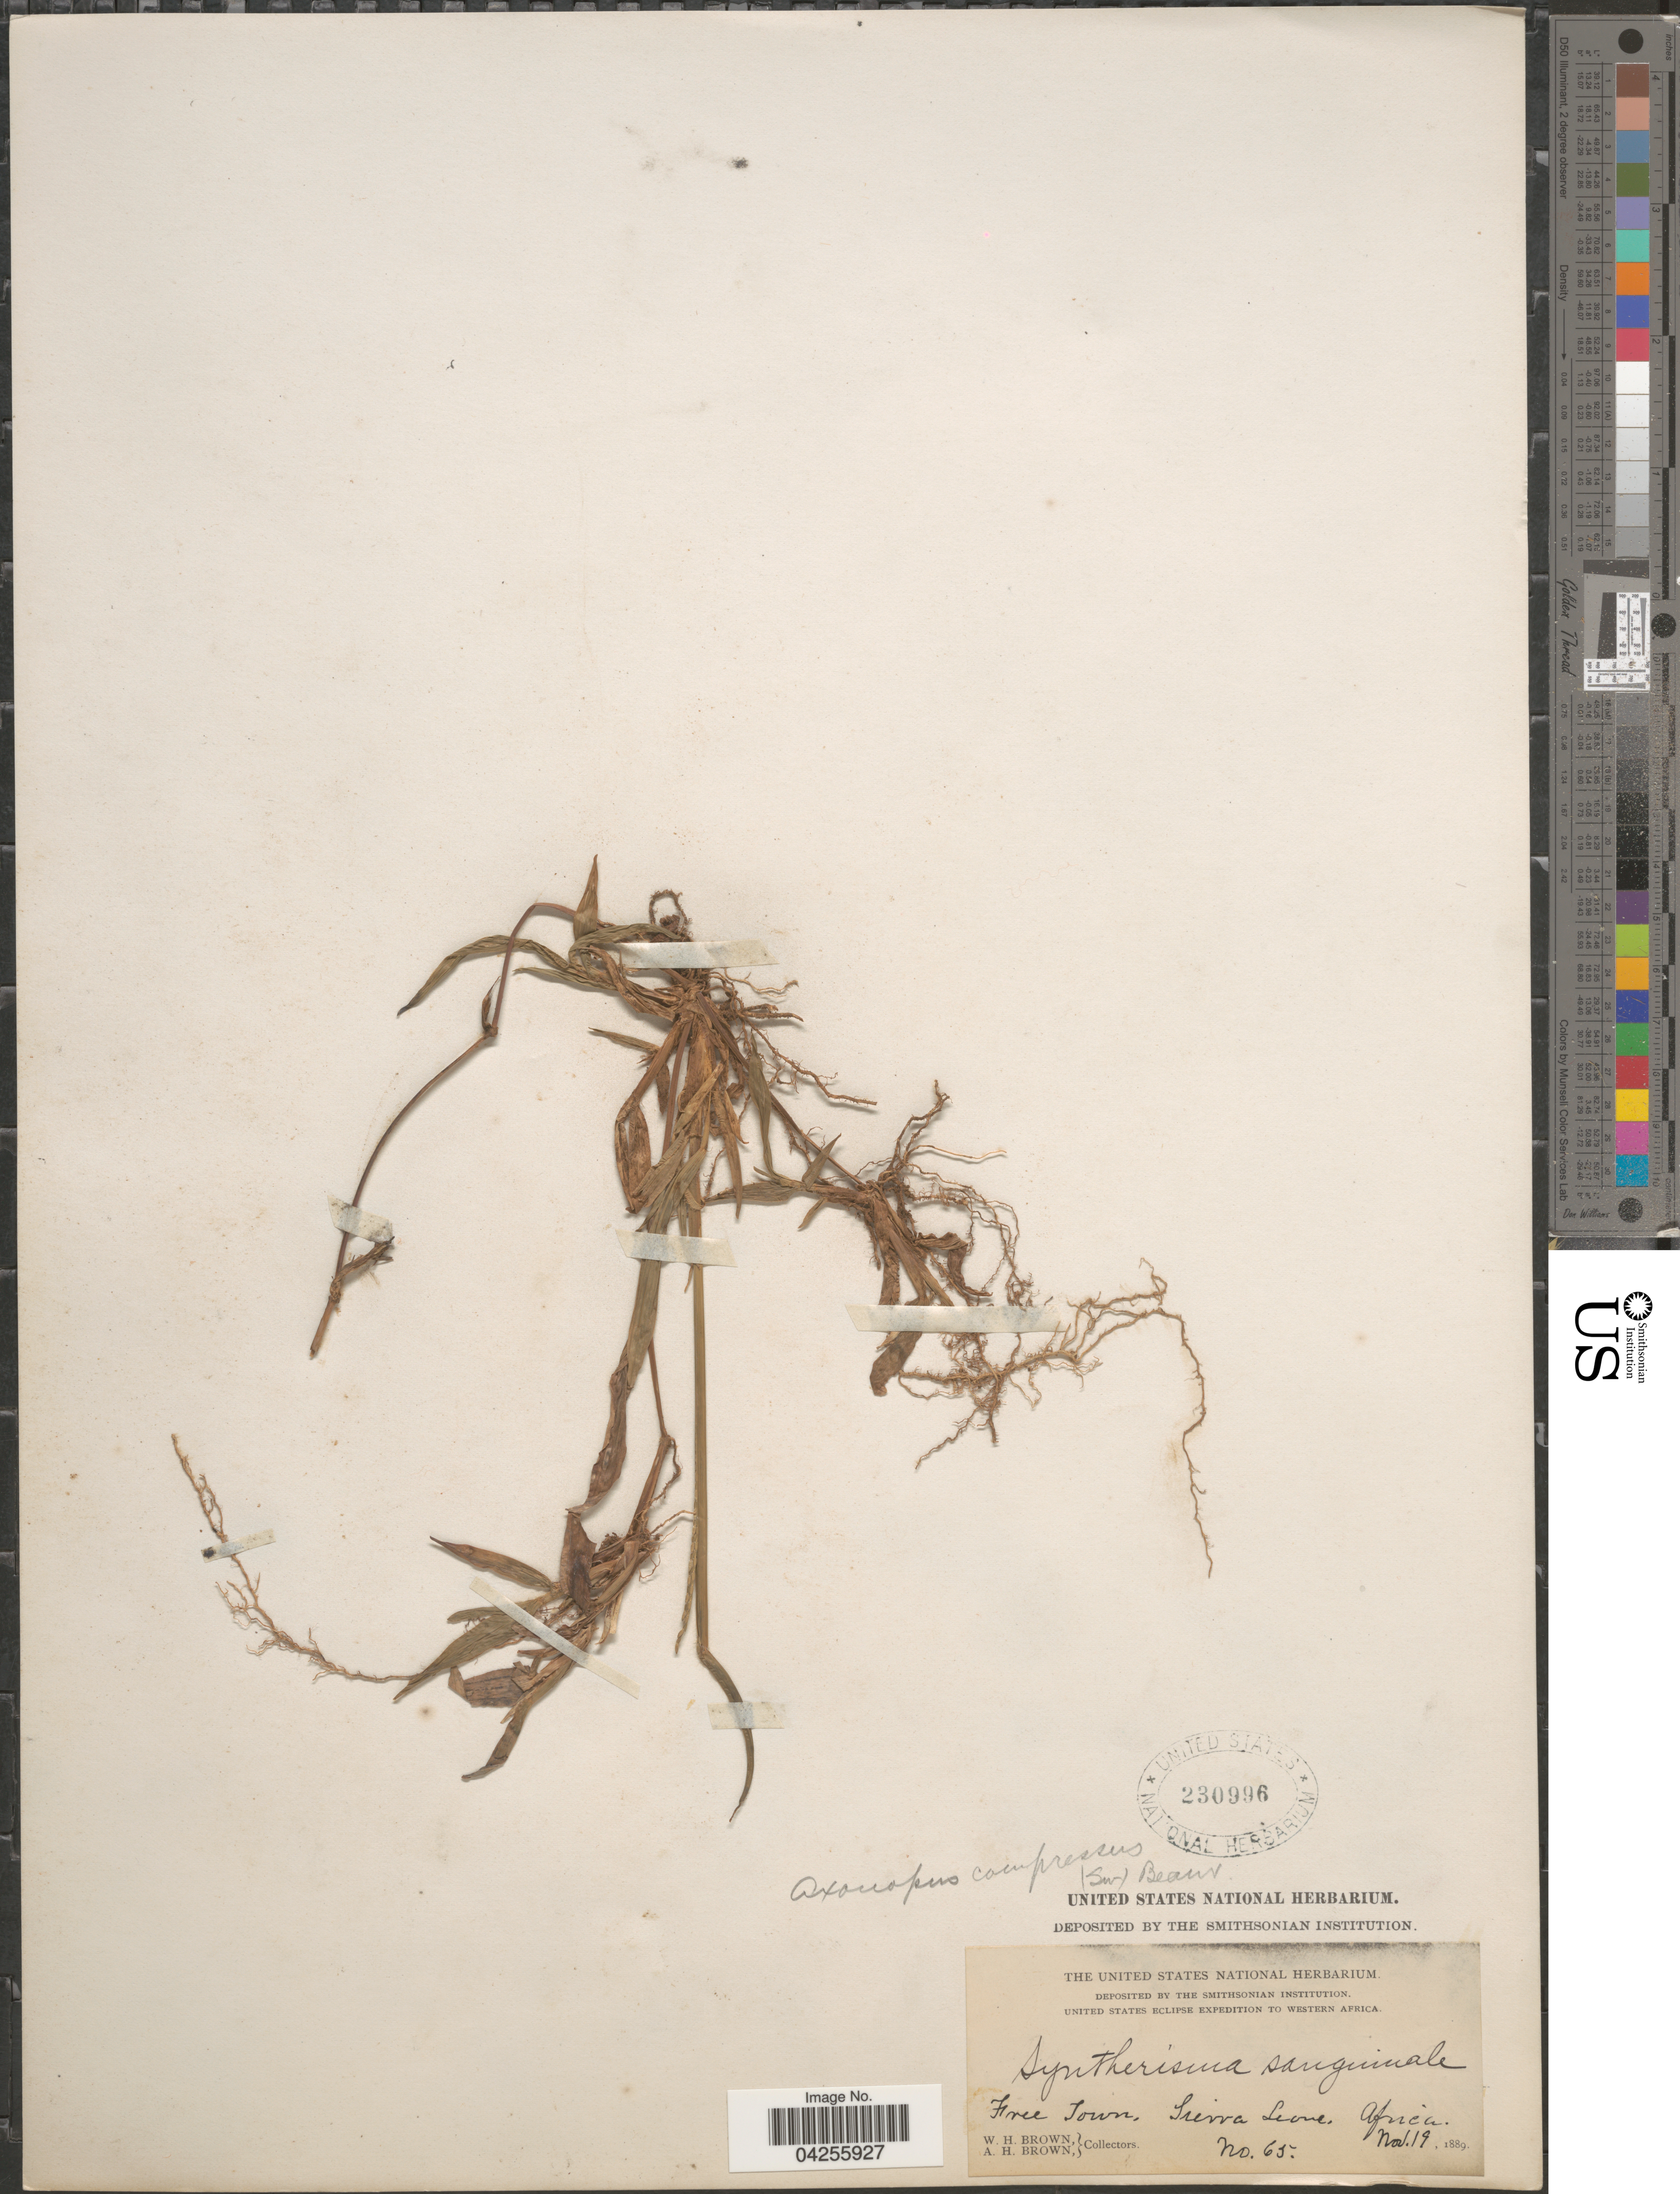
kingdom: Plantae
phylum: Tracheophyta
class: Liliopsida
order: Poales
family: Poaceae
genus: Axonopus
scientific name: Axonopus compressus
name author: (Sw.) P. Beauv.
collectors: W. H. Brown & A. H. Brown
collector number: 65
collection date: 1889-11-19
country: Sierra Leone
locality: United States Eclipse Expedition to Western Africa. Free Town.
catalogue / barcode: US 230996